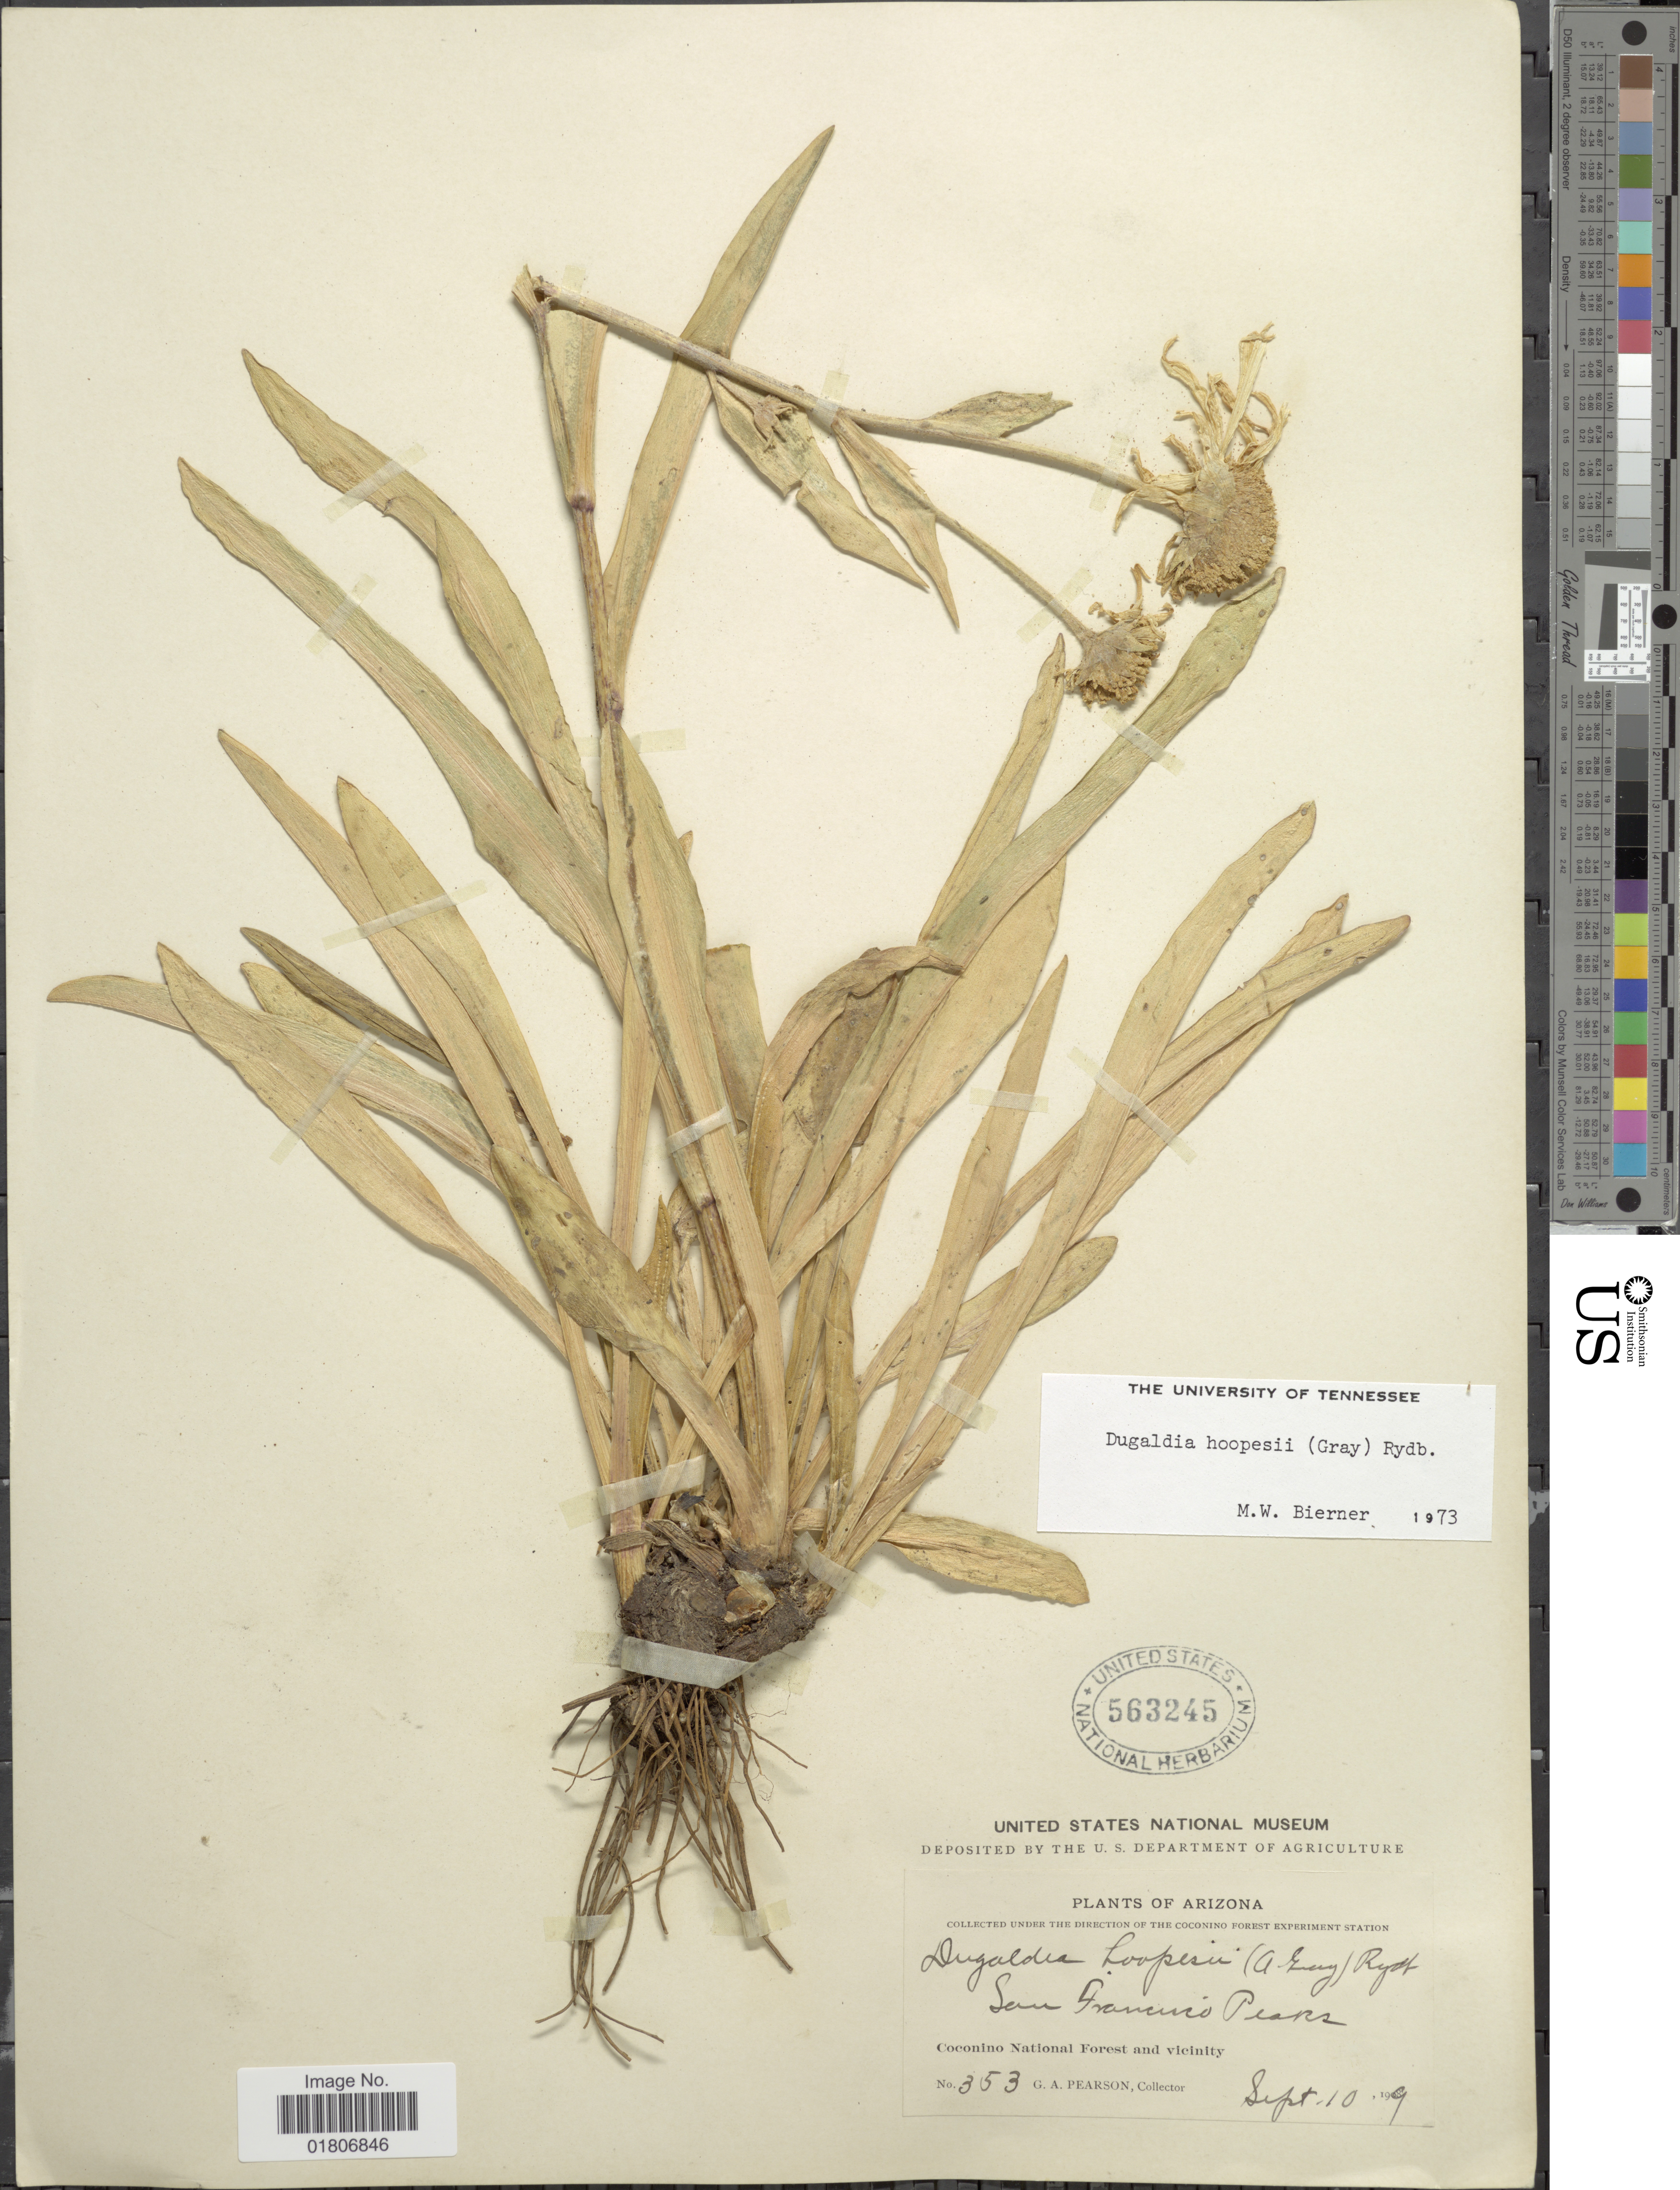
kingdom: Plantae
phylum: Tracheophyta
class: Magnoliopsida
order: Asterales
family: Asteraceae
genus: Dugaldia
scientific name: Dugaldia hoopesii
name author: (A. Gray) Rydb.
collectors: G. A. Pearson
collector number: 353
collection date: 1909-09-10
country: United States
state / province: Arizona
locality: San Francisco Peaks. Coconino National Forest and vicinity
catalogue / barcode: US 563245